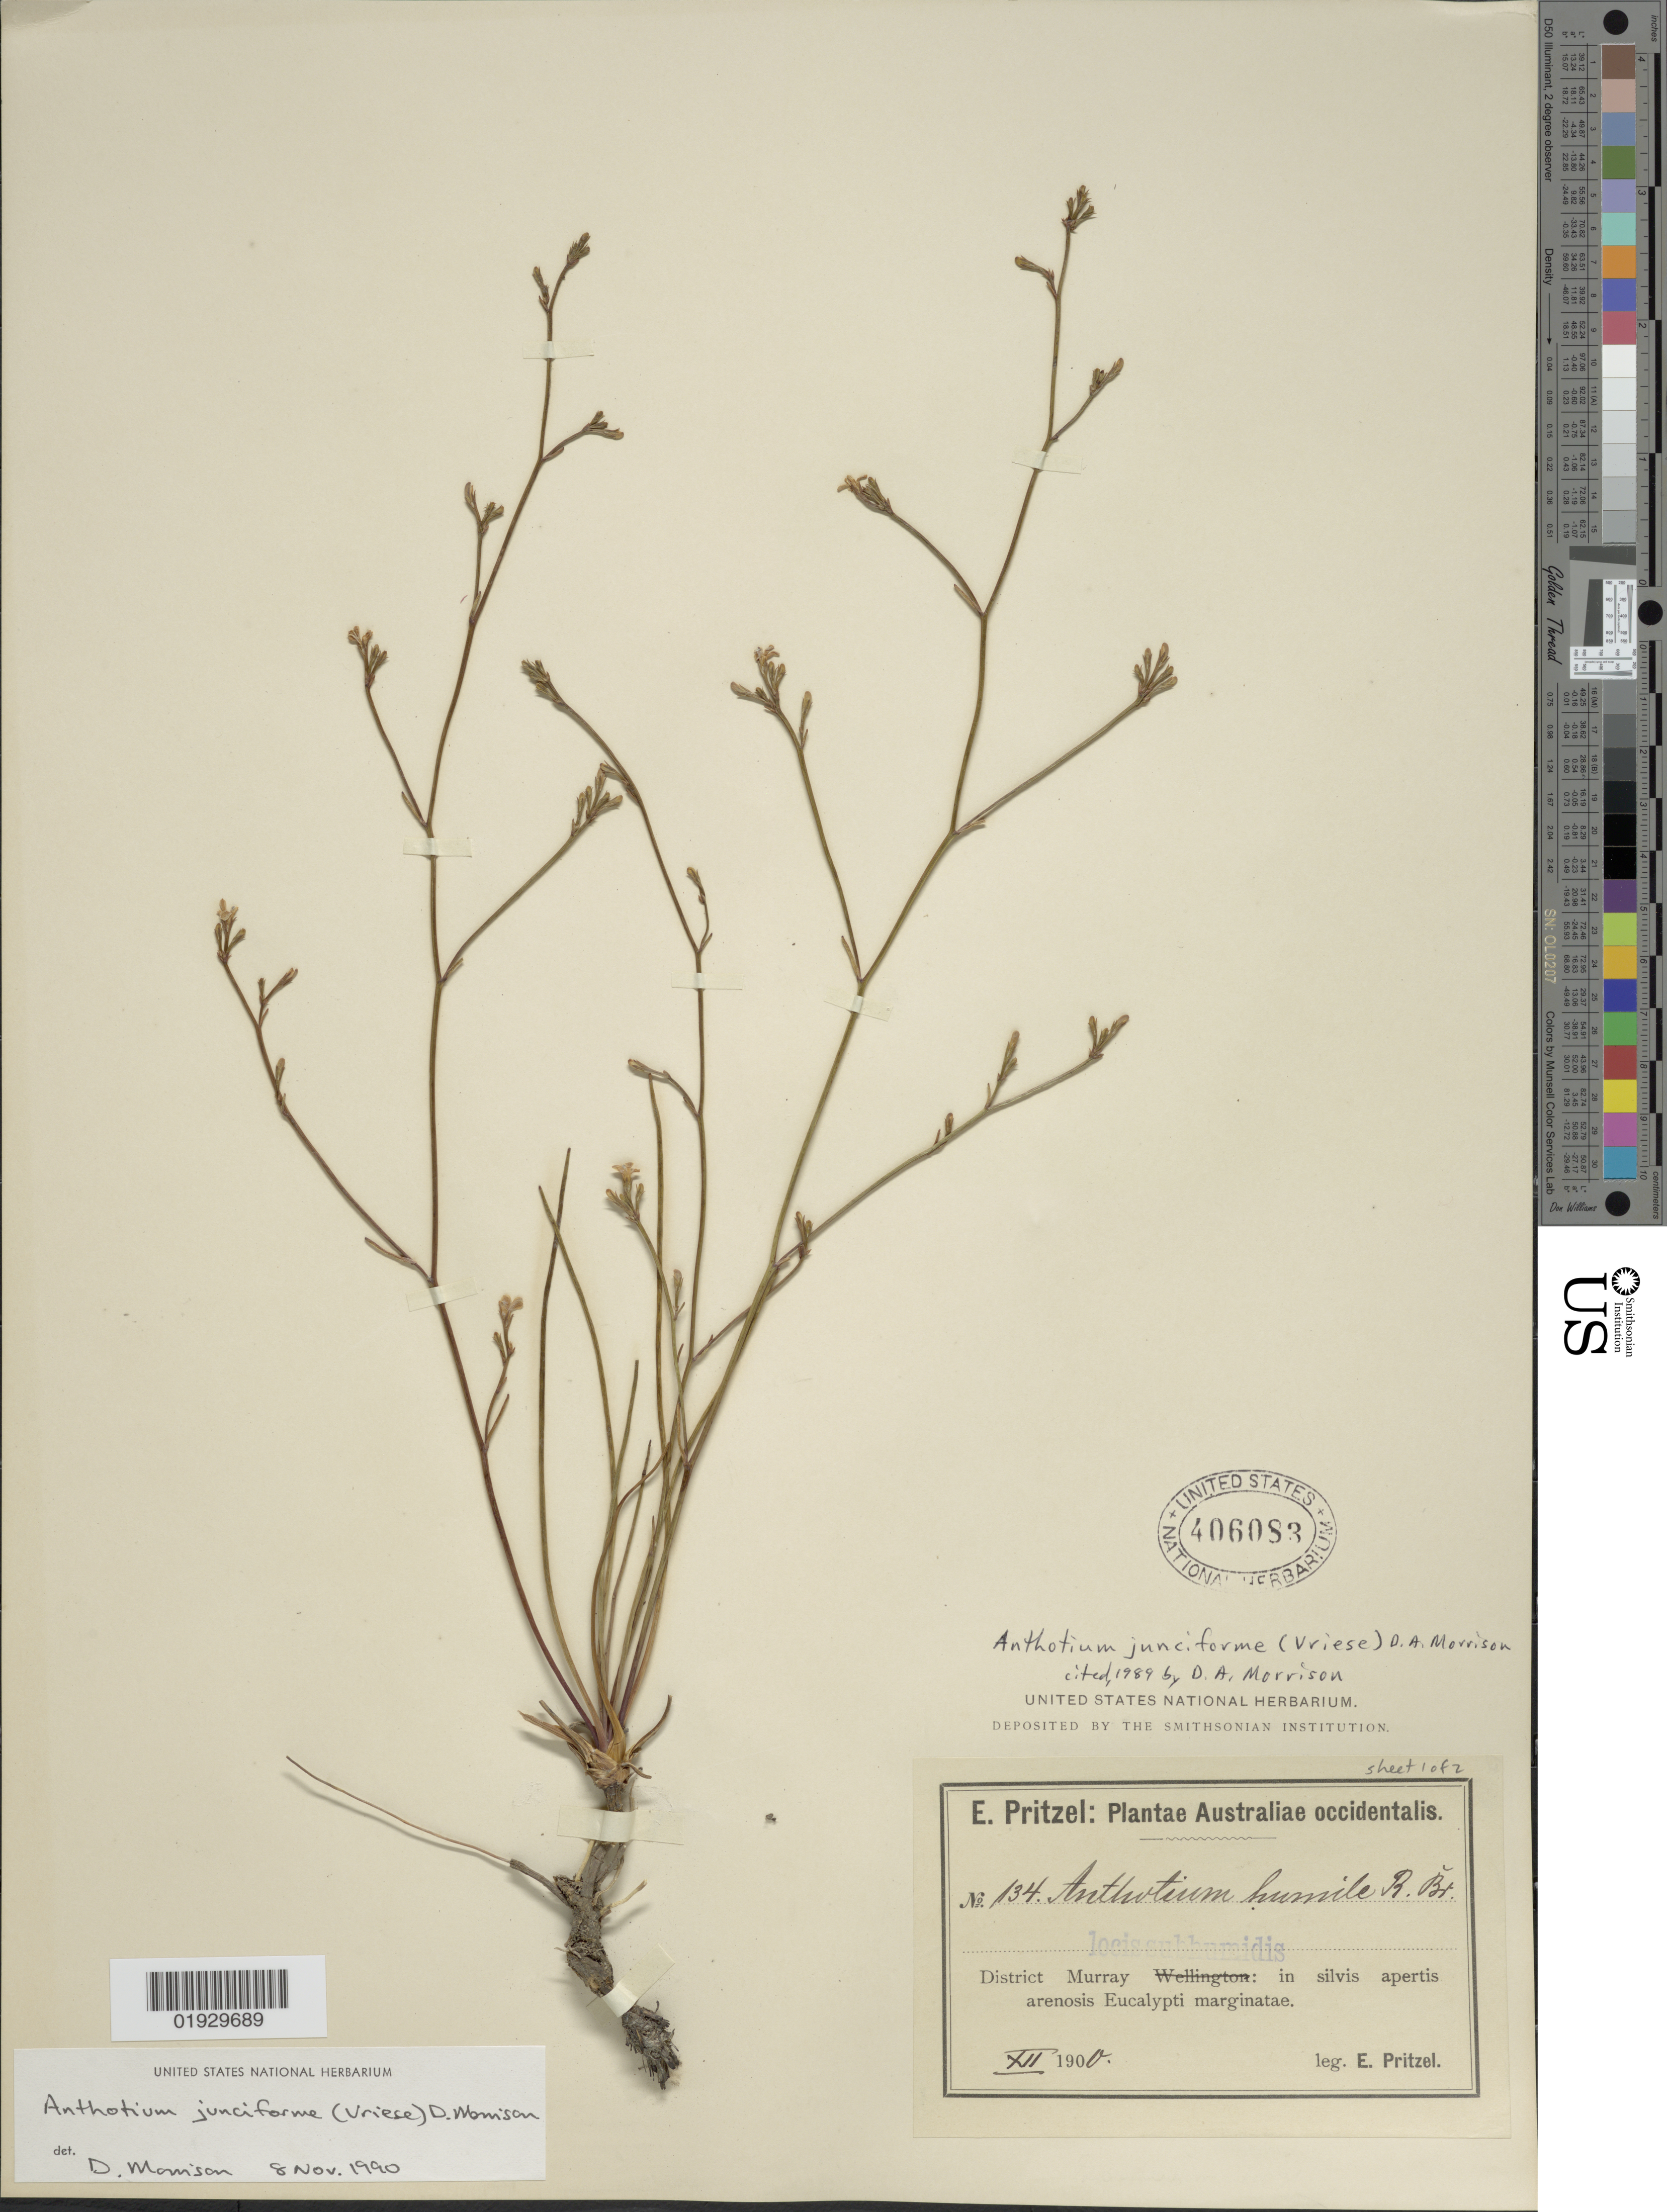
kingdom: Plantae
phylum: Tracheophyta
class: Magnoliopsida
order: Asterales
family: Goodeniaceae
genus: Anthotium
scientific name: Anthotium junciforme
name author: (de Vriese) D. A. Morrison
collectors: E. G. Pritzel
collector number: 134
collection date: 1900-12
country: Australia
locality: Australiae occidentalis. District Murray: in silvis apertis arenosis Eucalypti marginatae.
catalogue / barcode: US 406083